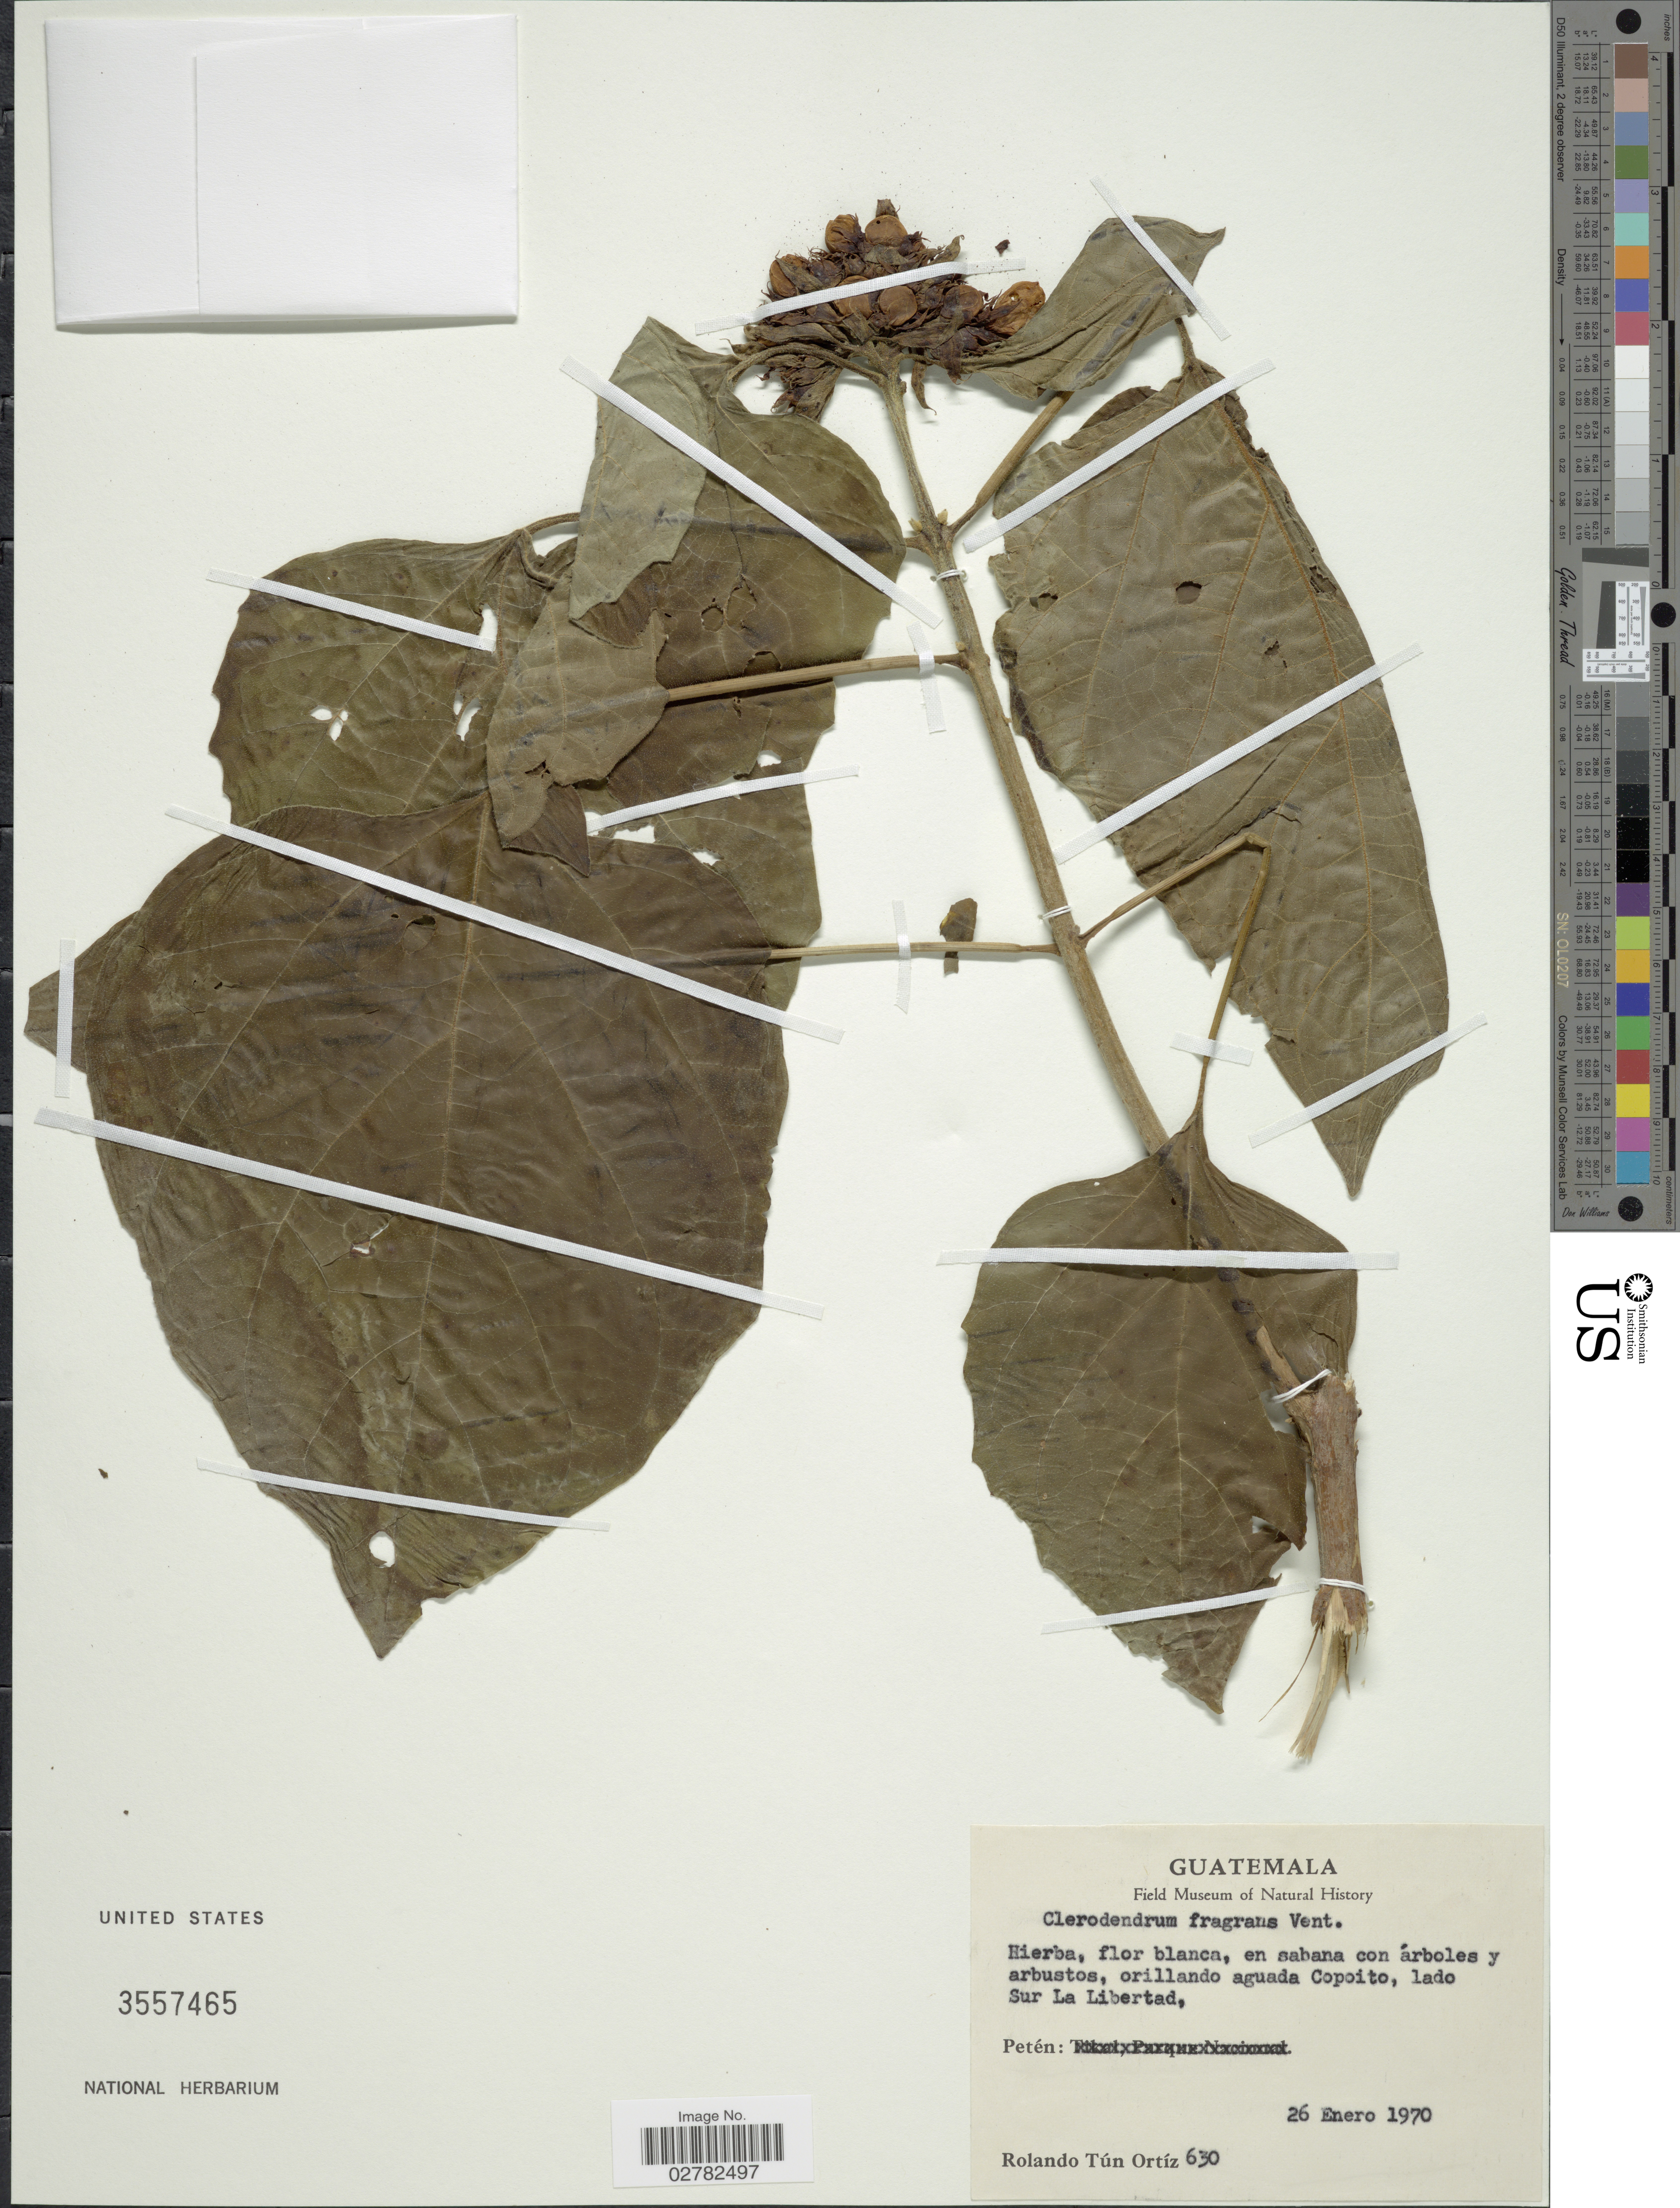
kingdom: Plantae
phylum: Tracheophyta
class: Magnoliopsida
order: Lamiales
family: Lamiaceae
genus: Clerodendrum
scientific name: Clerodendrum fragrans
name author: (Vent.) R. Br.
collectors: R. Tún Ortíz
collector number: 630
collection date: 1970-01-26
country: Guatemala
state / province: El Petén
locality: Orillando aguada Copoito, lado Sur La Libertad.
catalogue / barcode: US 3557465